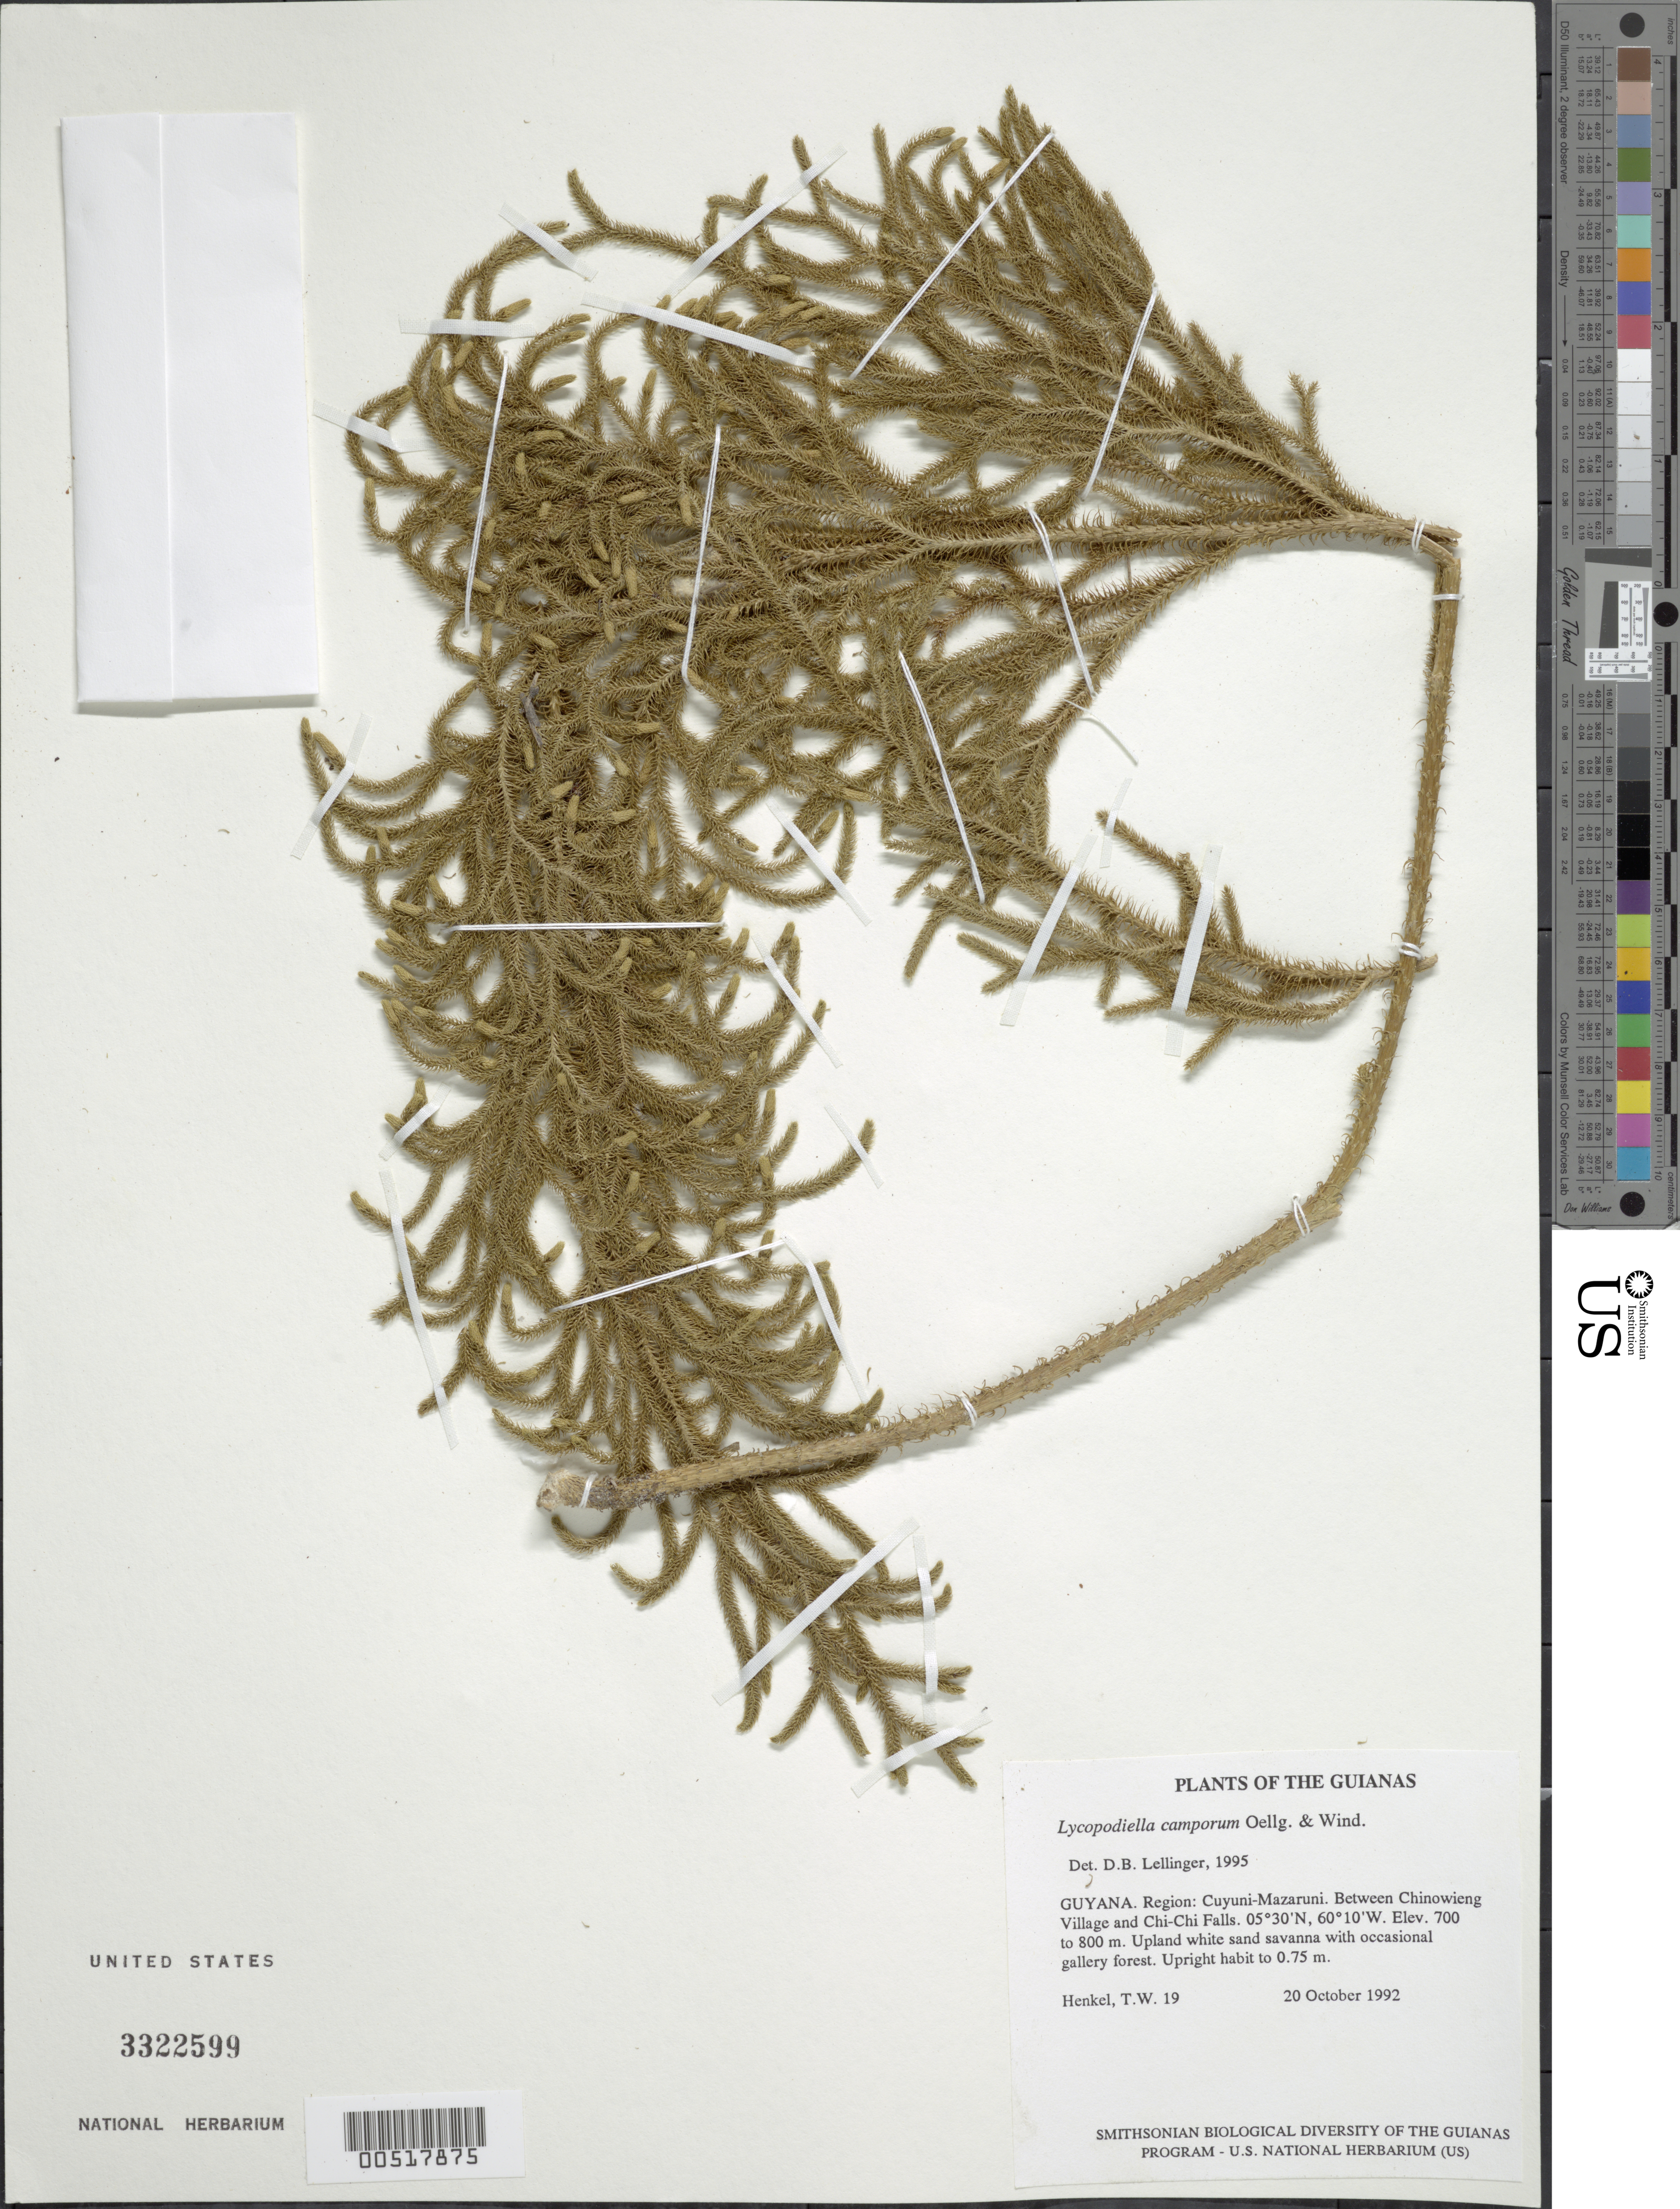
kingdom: Plantae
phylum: Tracheophyta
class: Lycopodiopsida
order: Lycopodiales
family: Lycopodiaceae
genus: Palhinhaea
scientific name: Palhinhaea camporum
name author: (B. Øllg. & P.G. Windisch) Holub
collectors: T. Henkel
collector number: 19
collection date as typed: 20 October 1992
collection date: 1992-10-20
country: Guyana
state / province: Cuyuni-Mazaruni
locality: Between Chinowieng Village and Chi-Chi Falls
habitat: Upland white sand savanna with occasional gallery forest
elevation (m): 700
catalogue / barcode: US 3322599